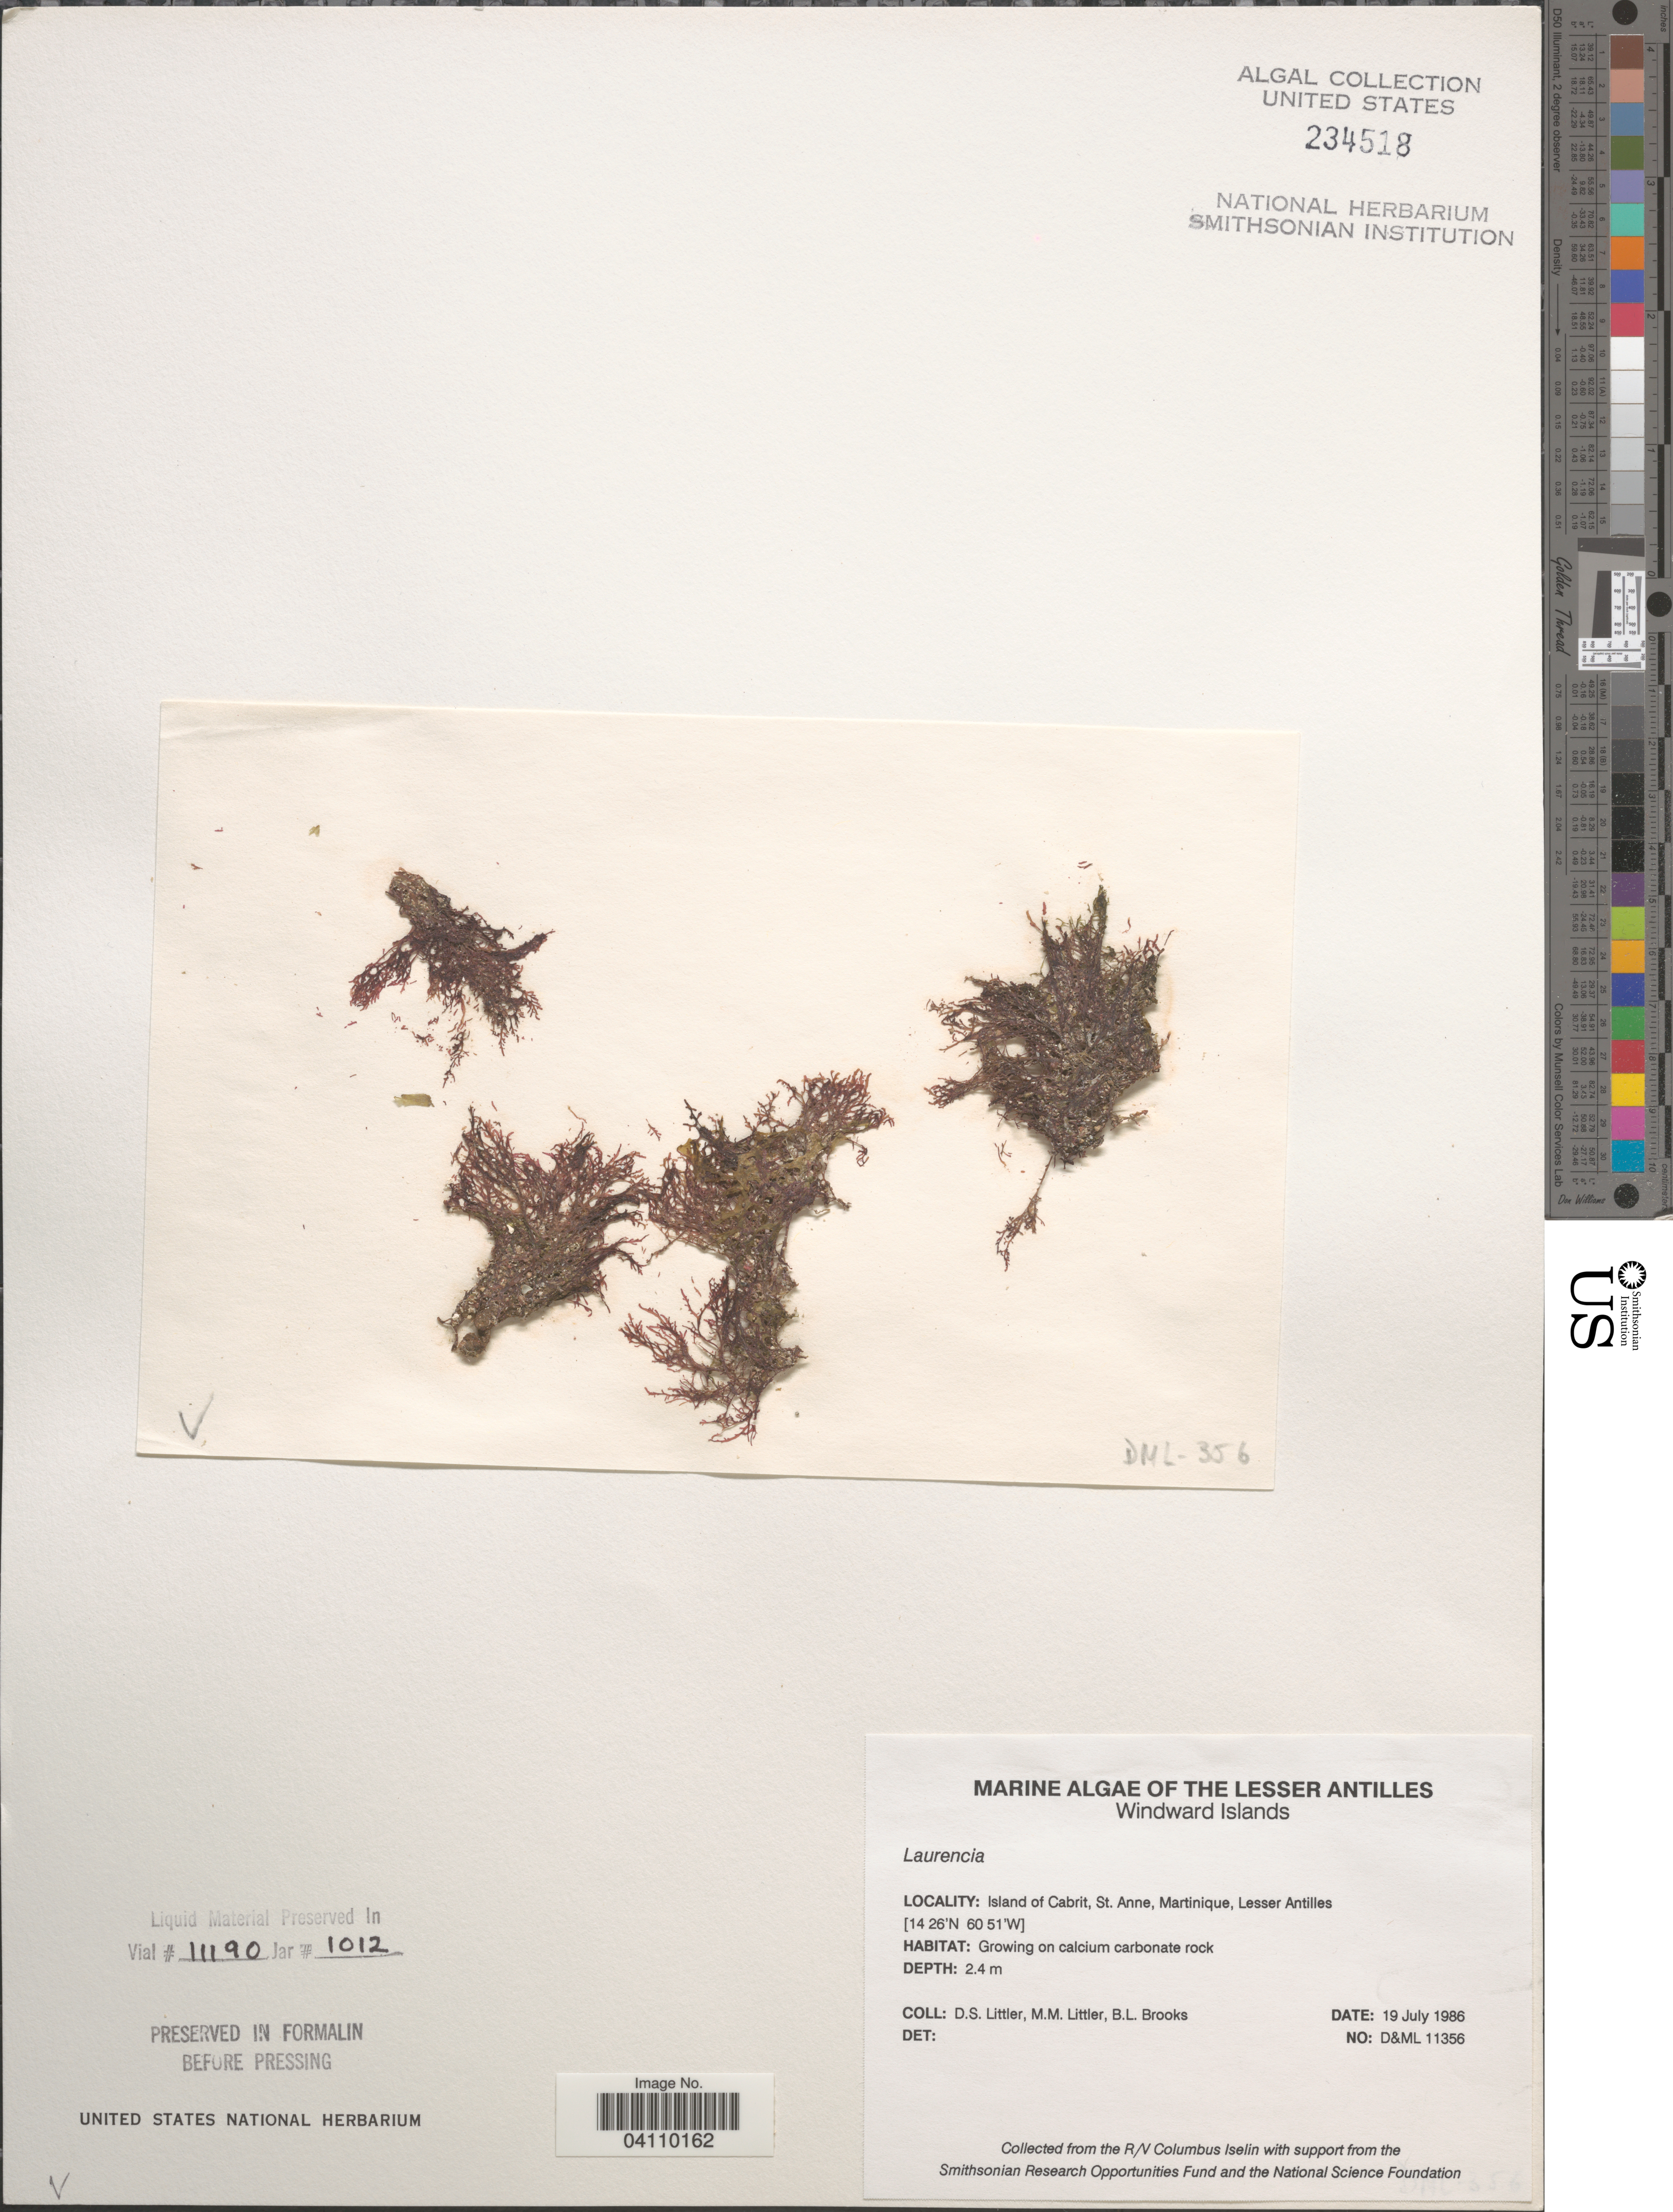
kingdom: Plantae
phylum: Rhodophyta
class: Florideophyceae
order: Ceramiales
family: Rhodomelaceae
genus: Laurencia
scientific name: Laurencia sp.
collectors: D. S. Littler & B. Brooks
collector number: D&ML11356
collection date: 1986-07-19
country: Martinique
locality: The Lesser Antilles. Windward Islands. Island of Cabrit, St. Anne.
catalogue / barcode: US 234518